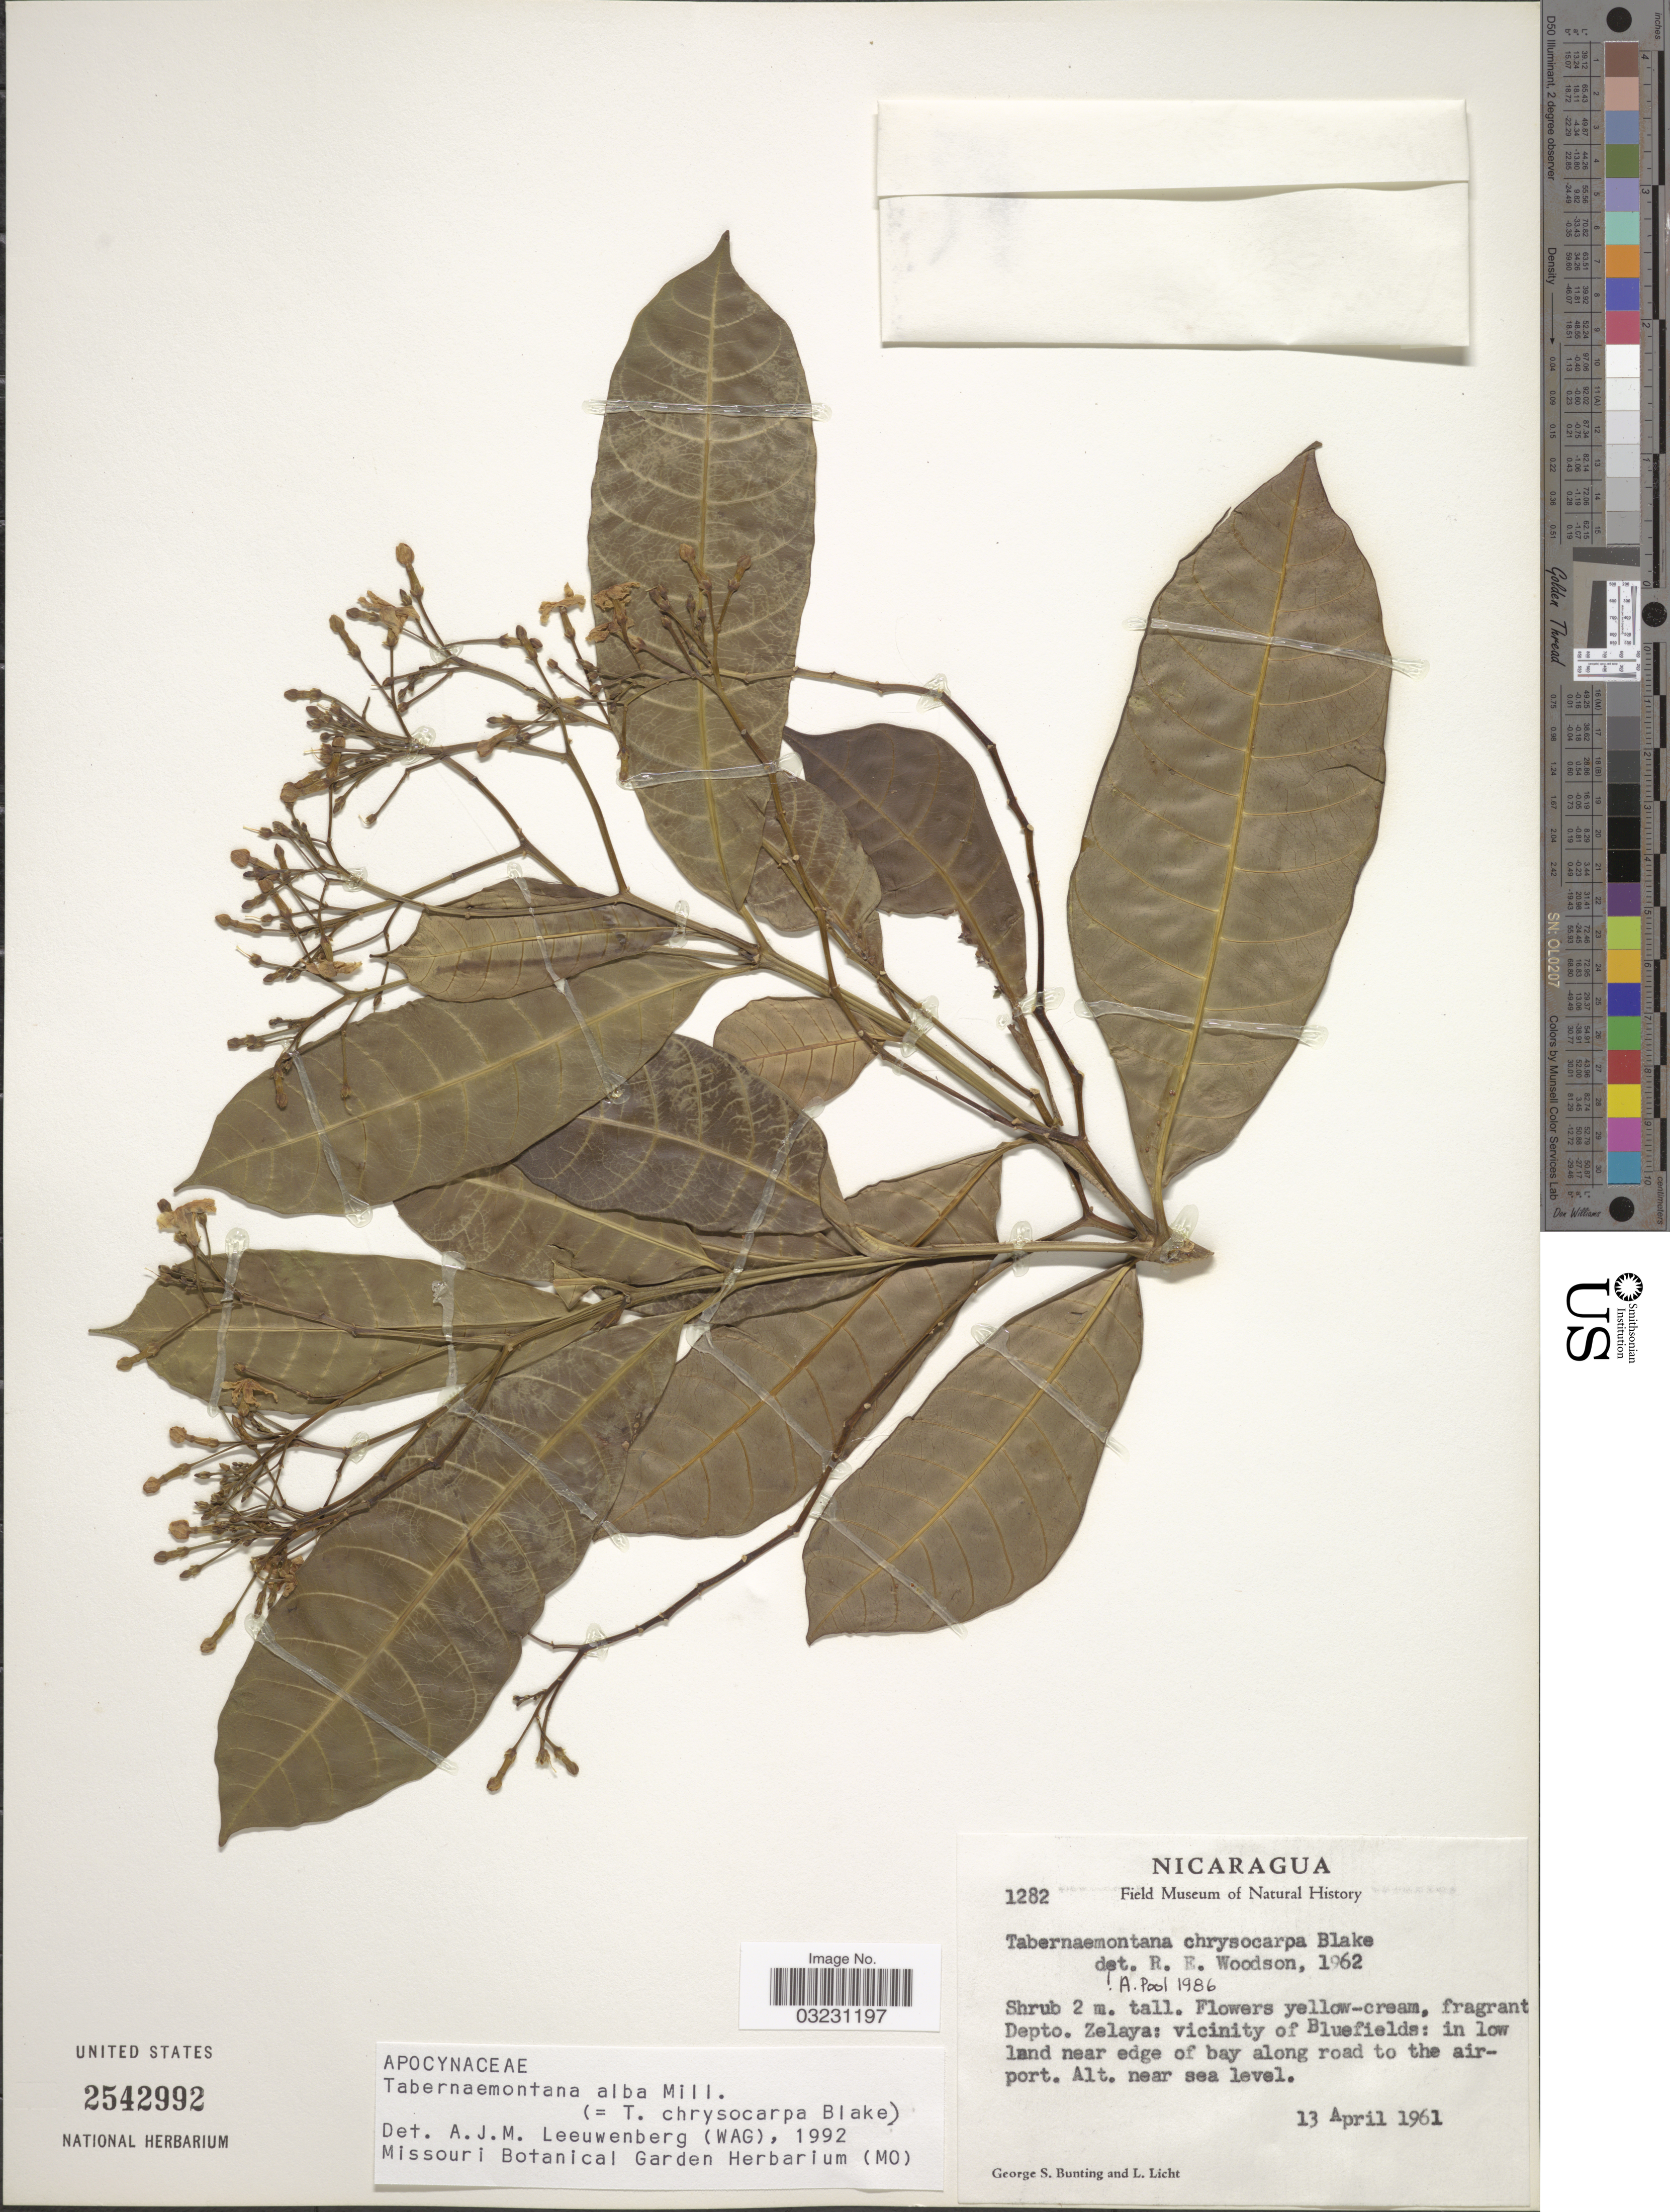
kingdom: Plantae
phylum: Tracheophyta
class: Magnoliopsida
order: Gentianales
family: Apocynaceae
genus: Tabernaemontana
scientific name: Tabernaemontana alba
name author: Mill.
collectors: G. S. Bunting & L. Licht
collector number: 1282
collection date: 1961-04-13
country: Nicaragua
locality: Dept. Zelaya: vicinity of Bluefields: in low land near edge of bay along road to the airport.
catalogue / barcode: US 2542992